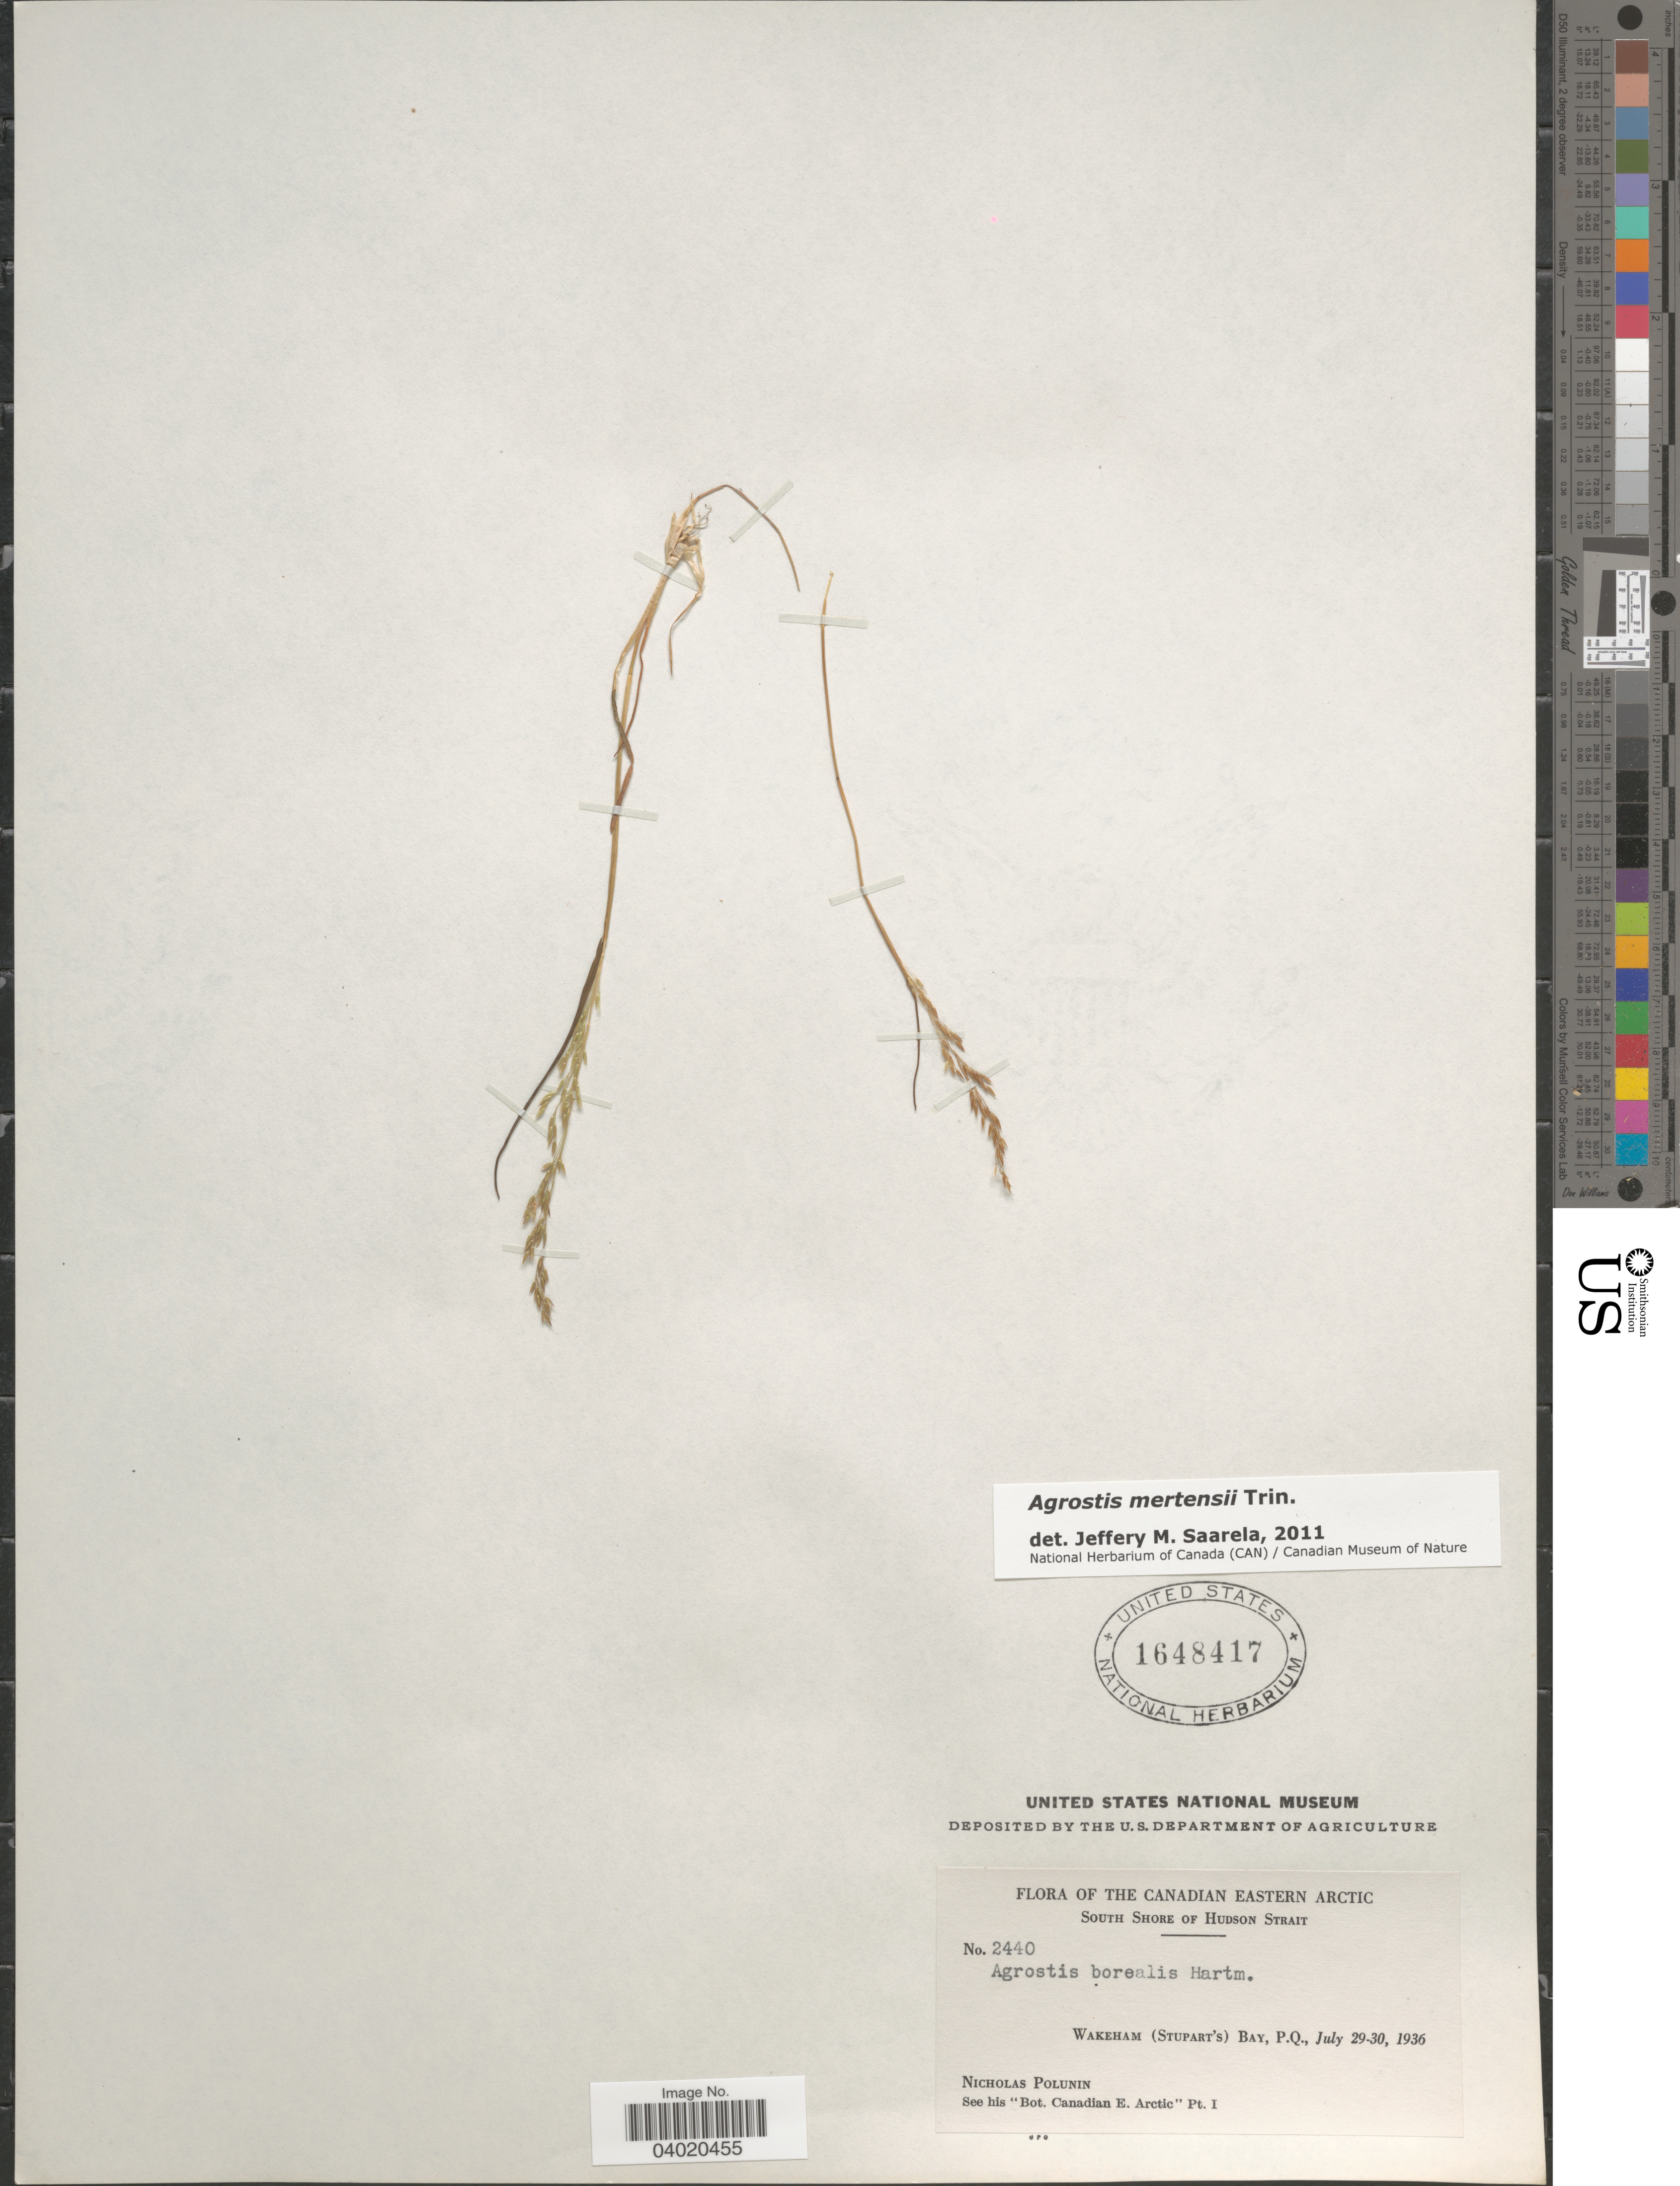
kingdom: Plantae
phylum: Tracheophyta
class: Liliopsida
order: Poales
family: Poaceae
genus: Agrostis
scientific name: Agrostis mertensii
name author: Trin.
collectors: N. V. Polunin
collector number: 2440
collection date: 1936-07-29/1936-07-30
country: Canada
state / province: Quebec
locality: Canadian Eastern Arctic. South Shore of Hudson Strait. Wakeham (Stupart's) Bay, P.Q.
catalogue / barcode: US 1648417